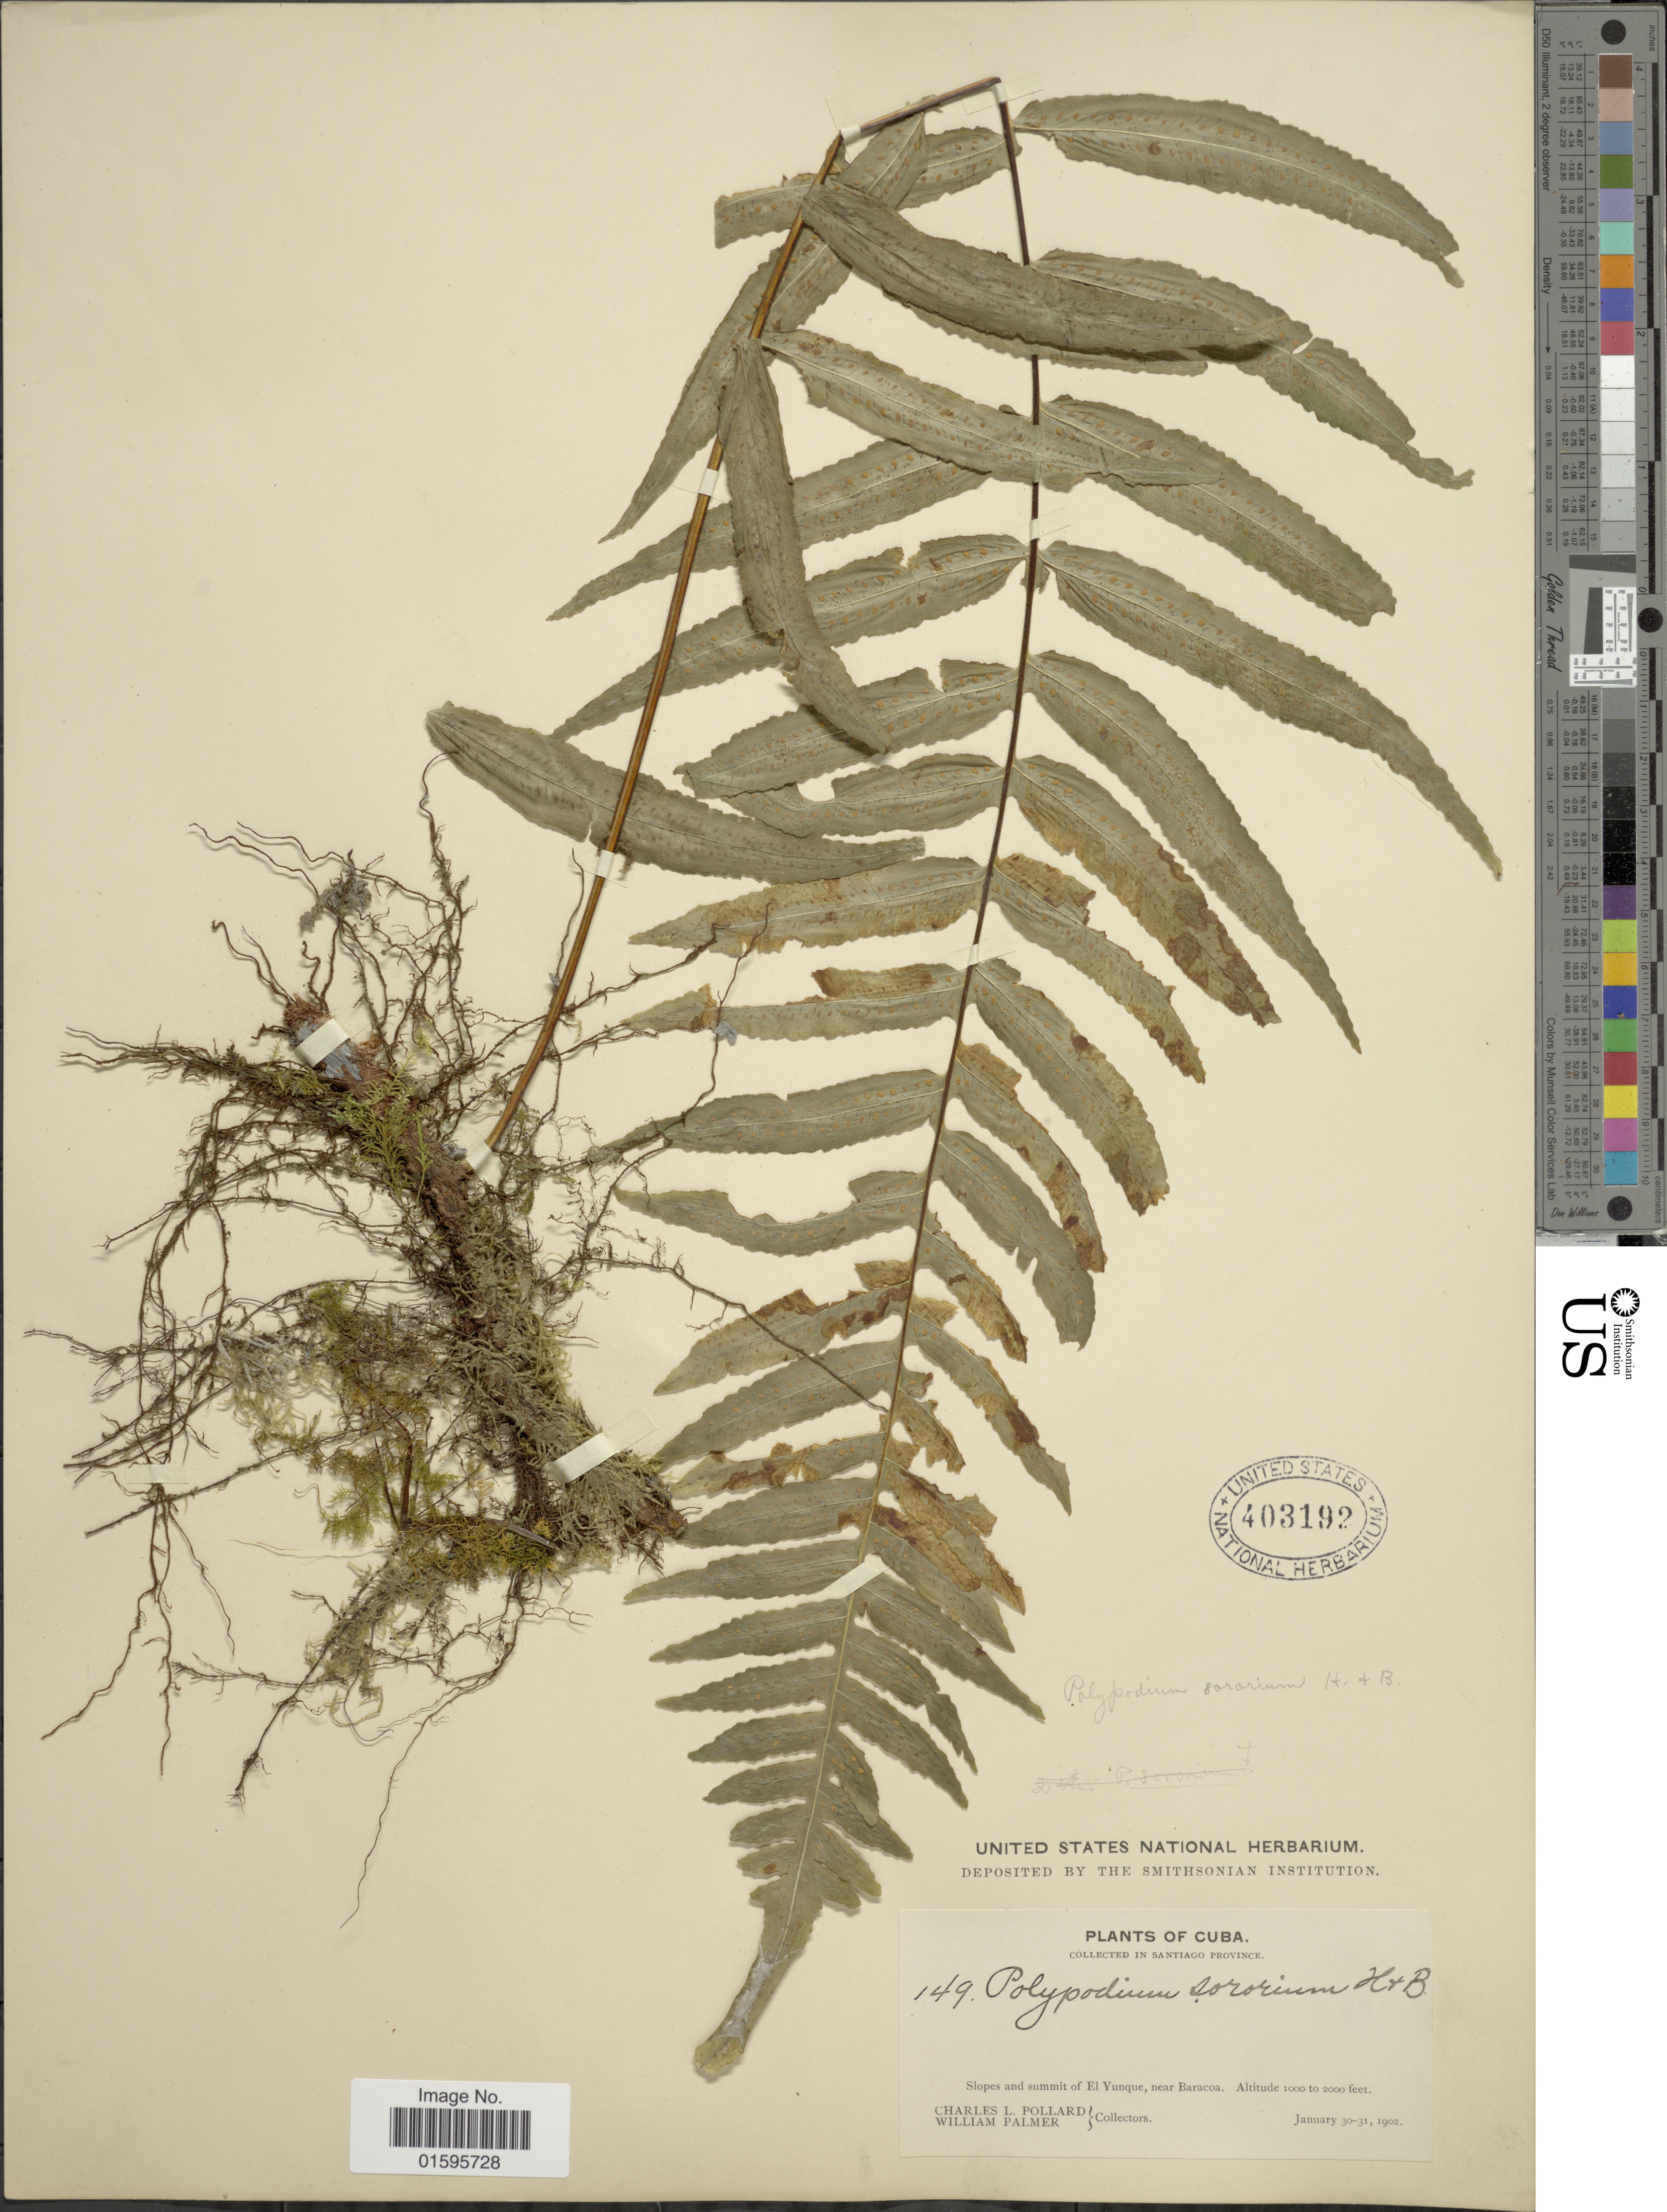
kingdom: Plantae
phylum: Tracheophyta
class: Polypodiopsida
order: Polypodiales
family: Polypodiaceae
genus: Polypodium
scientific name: Polypodium dulce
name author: Poir.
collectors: C. L. Pollard & W. Palmer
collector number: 149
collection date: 1902-01-30/1902-01-31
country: Cuba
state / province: Santiago de Cuba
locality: Santiago Province, alopes and summit of El Yunque, near Baracao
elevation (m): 305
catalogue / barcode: US 403192